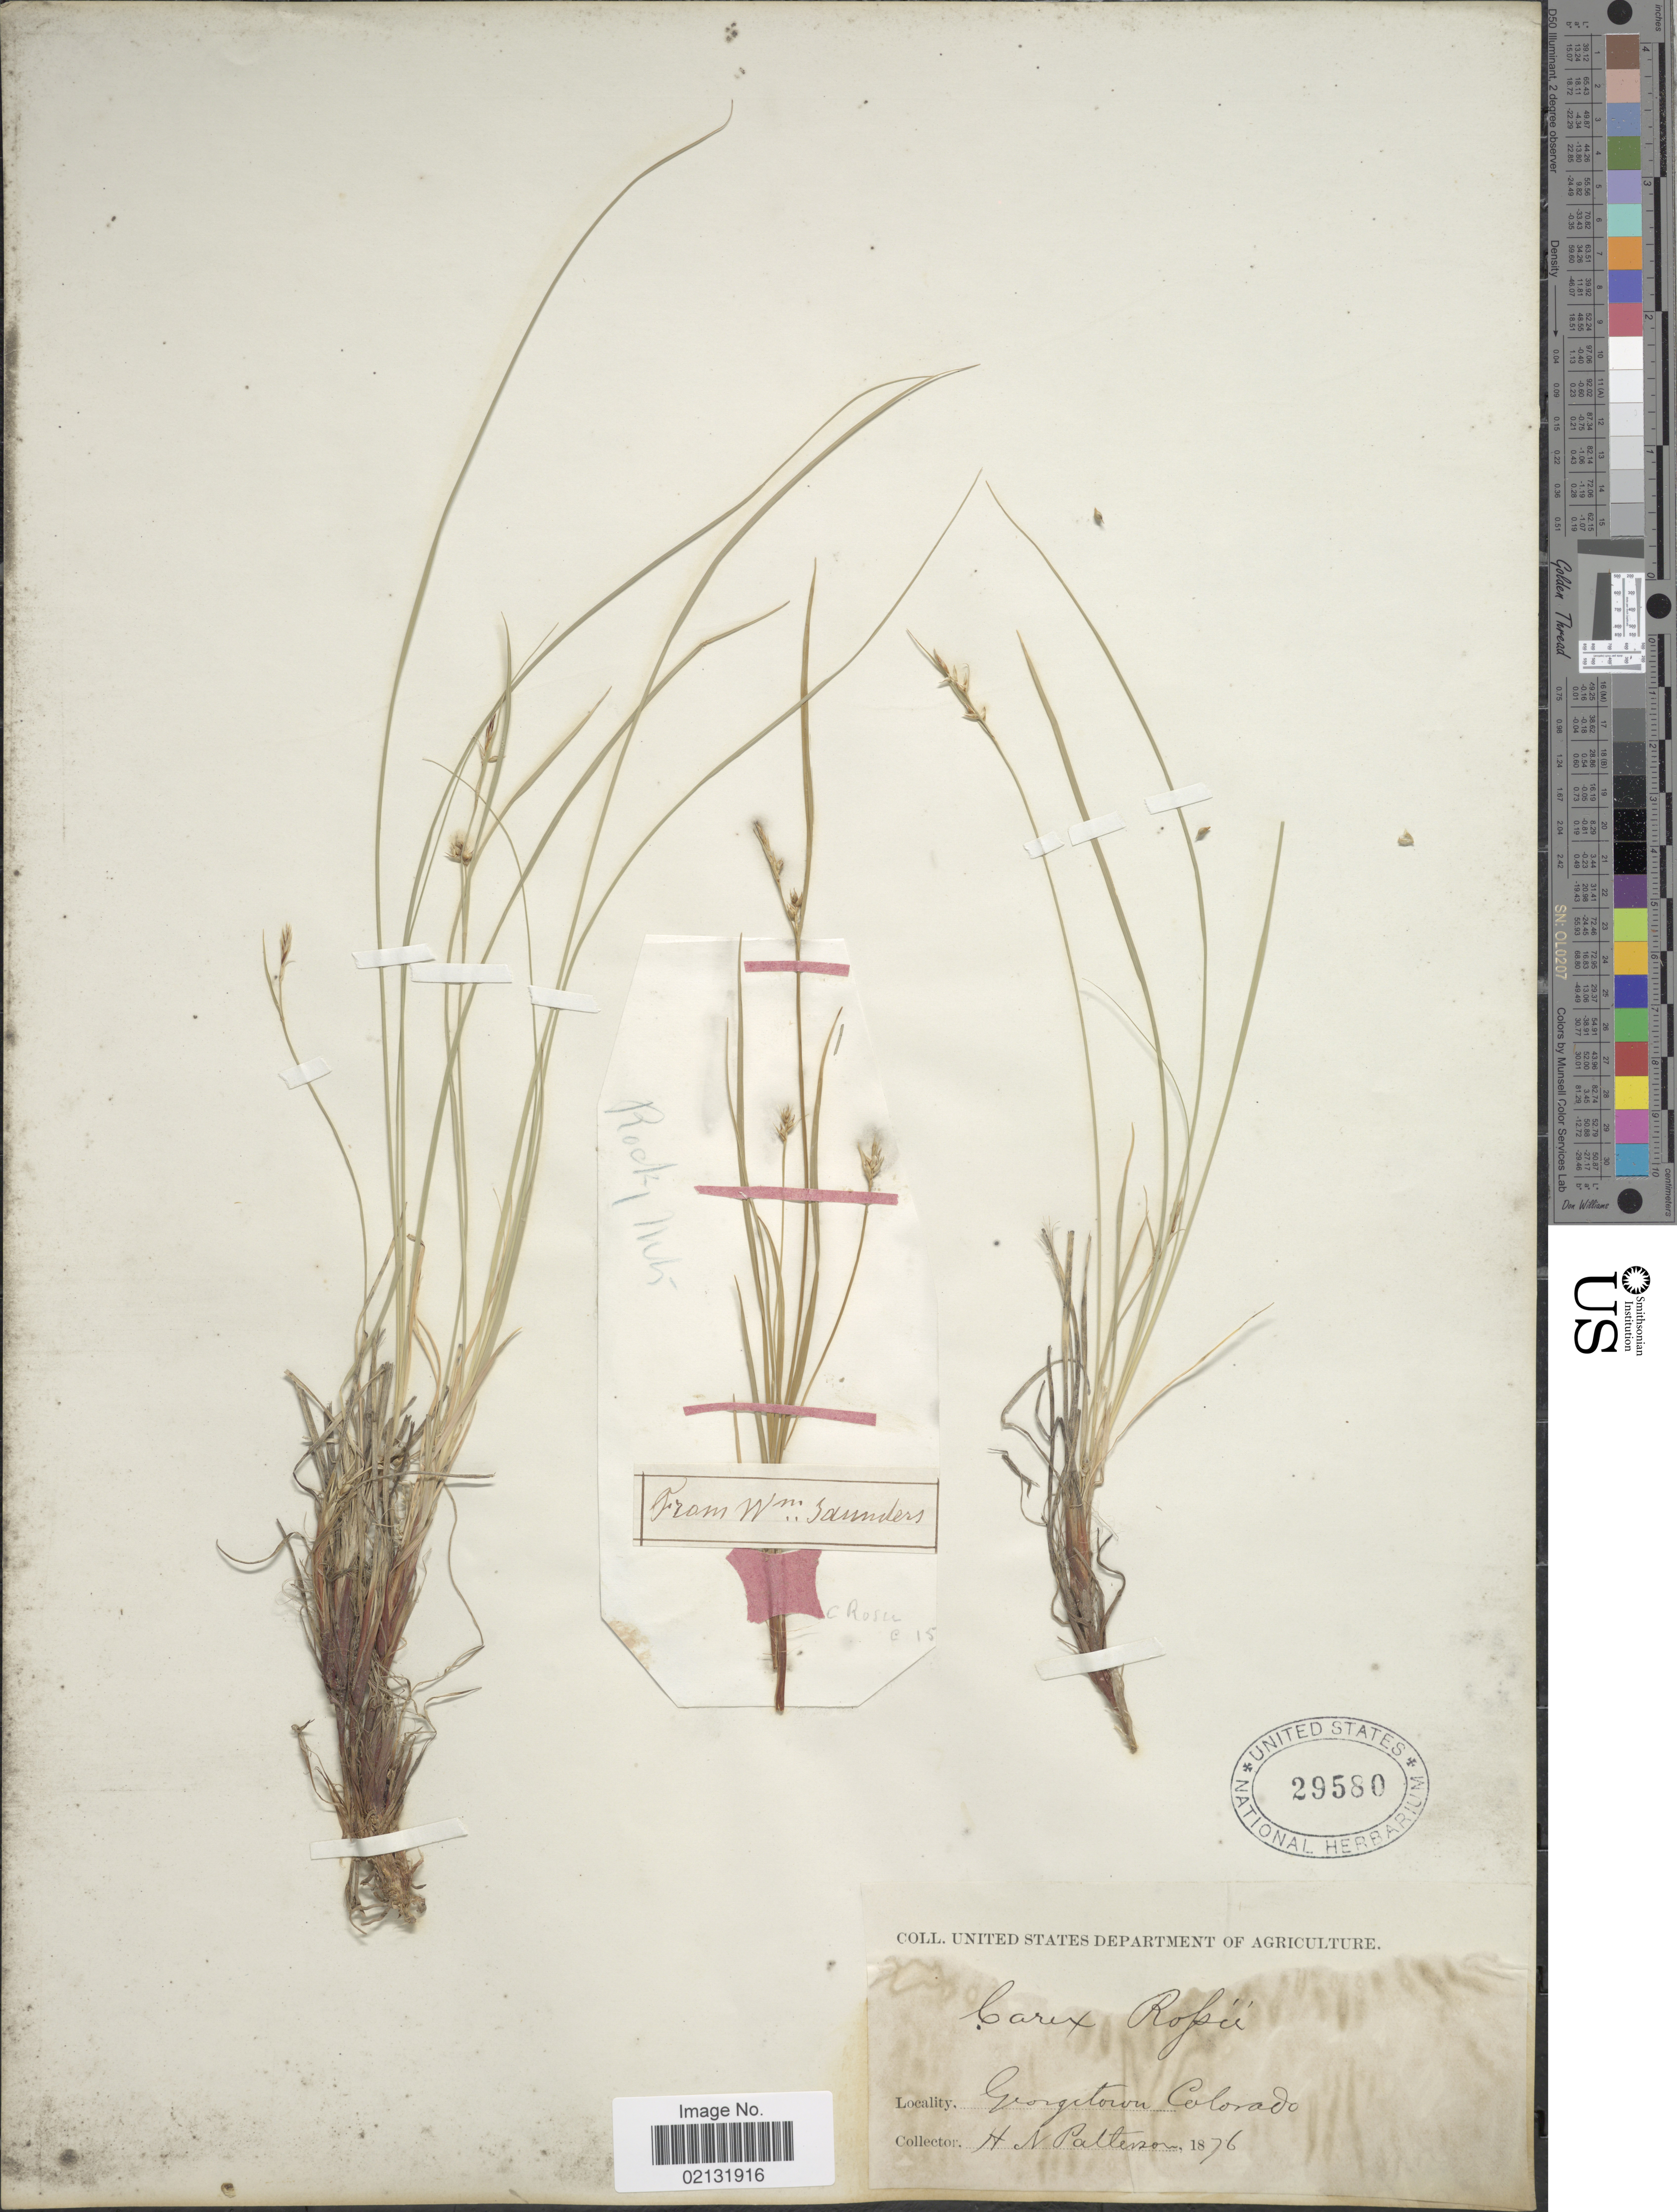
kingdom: Plantae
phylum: Tracheophyta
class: Liliopsida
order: Poales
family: Cyperaceae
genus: Carex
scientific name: Carex rossii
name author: Boott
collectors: H. N. Patterson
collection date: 1876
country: United States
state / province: Colorado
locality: Georgetown.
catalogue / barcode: US 29580